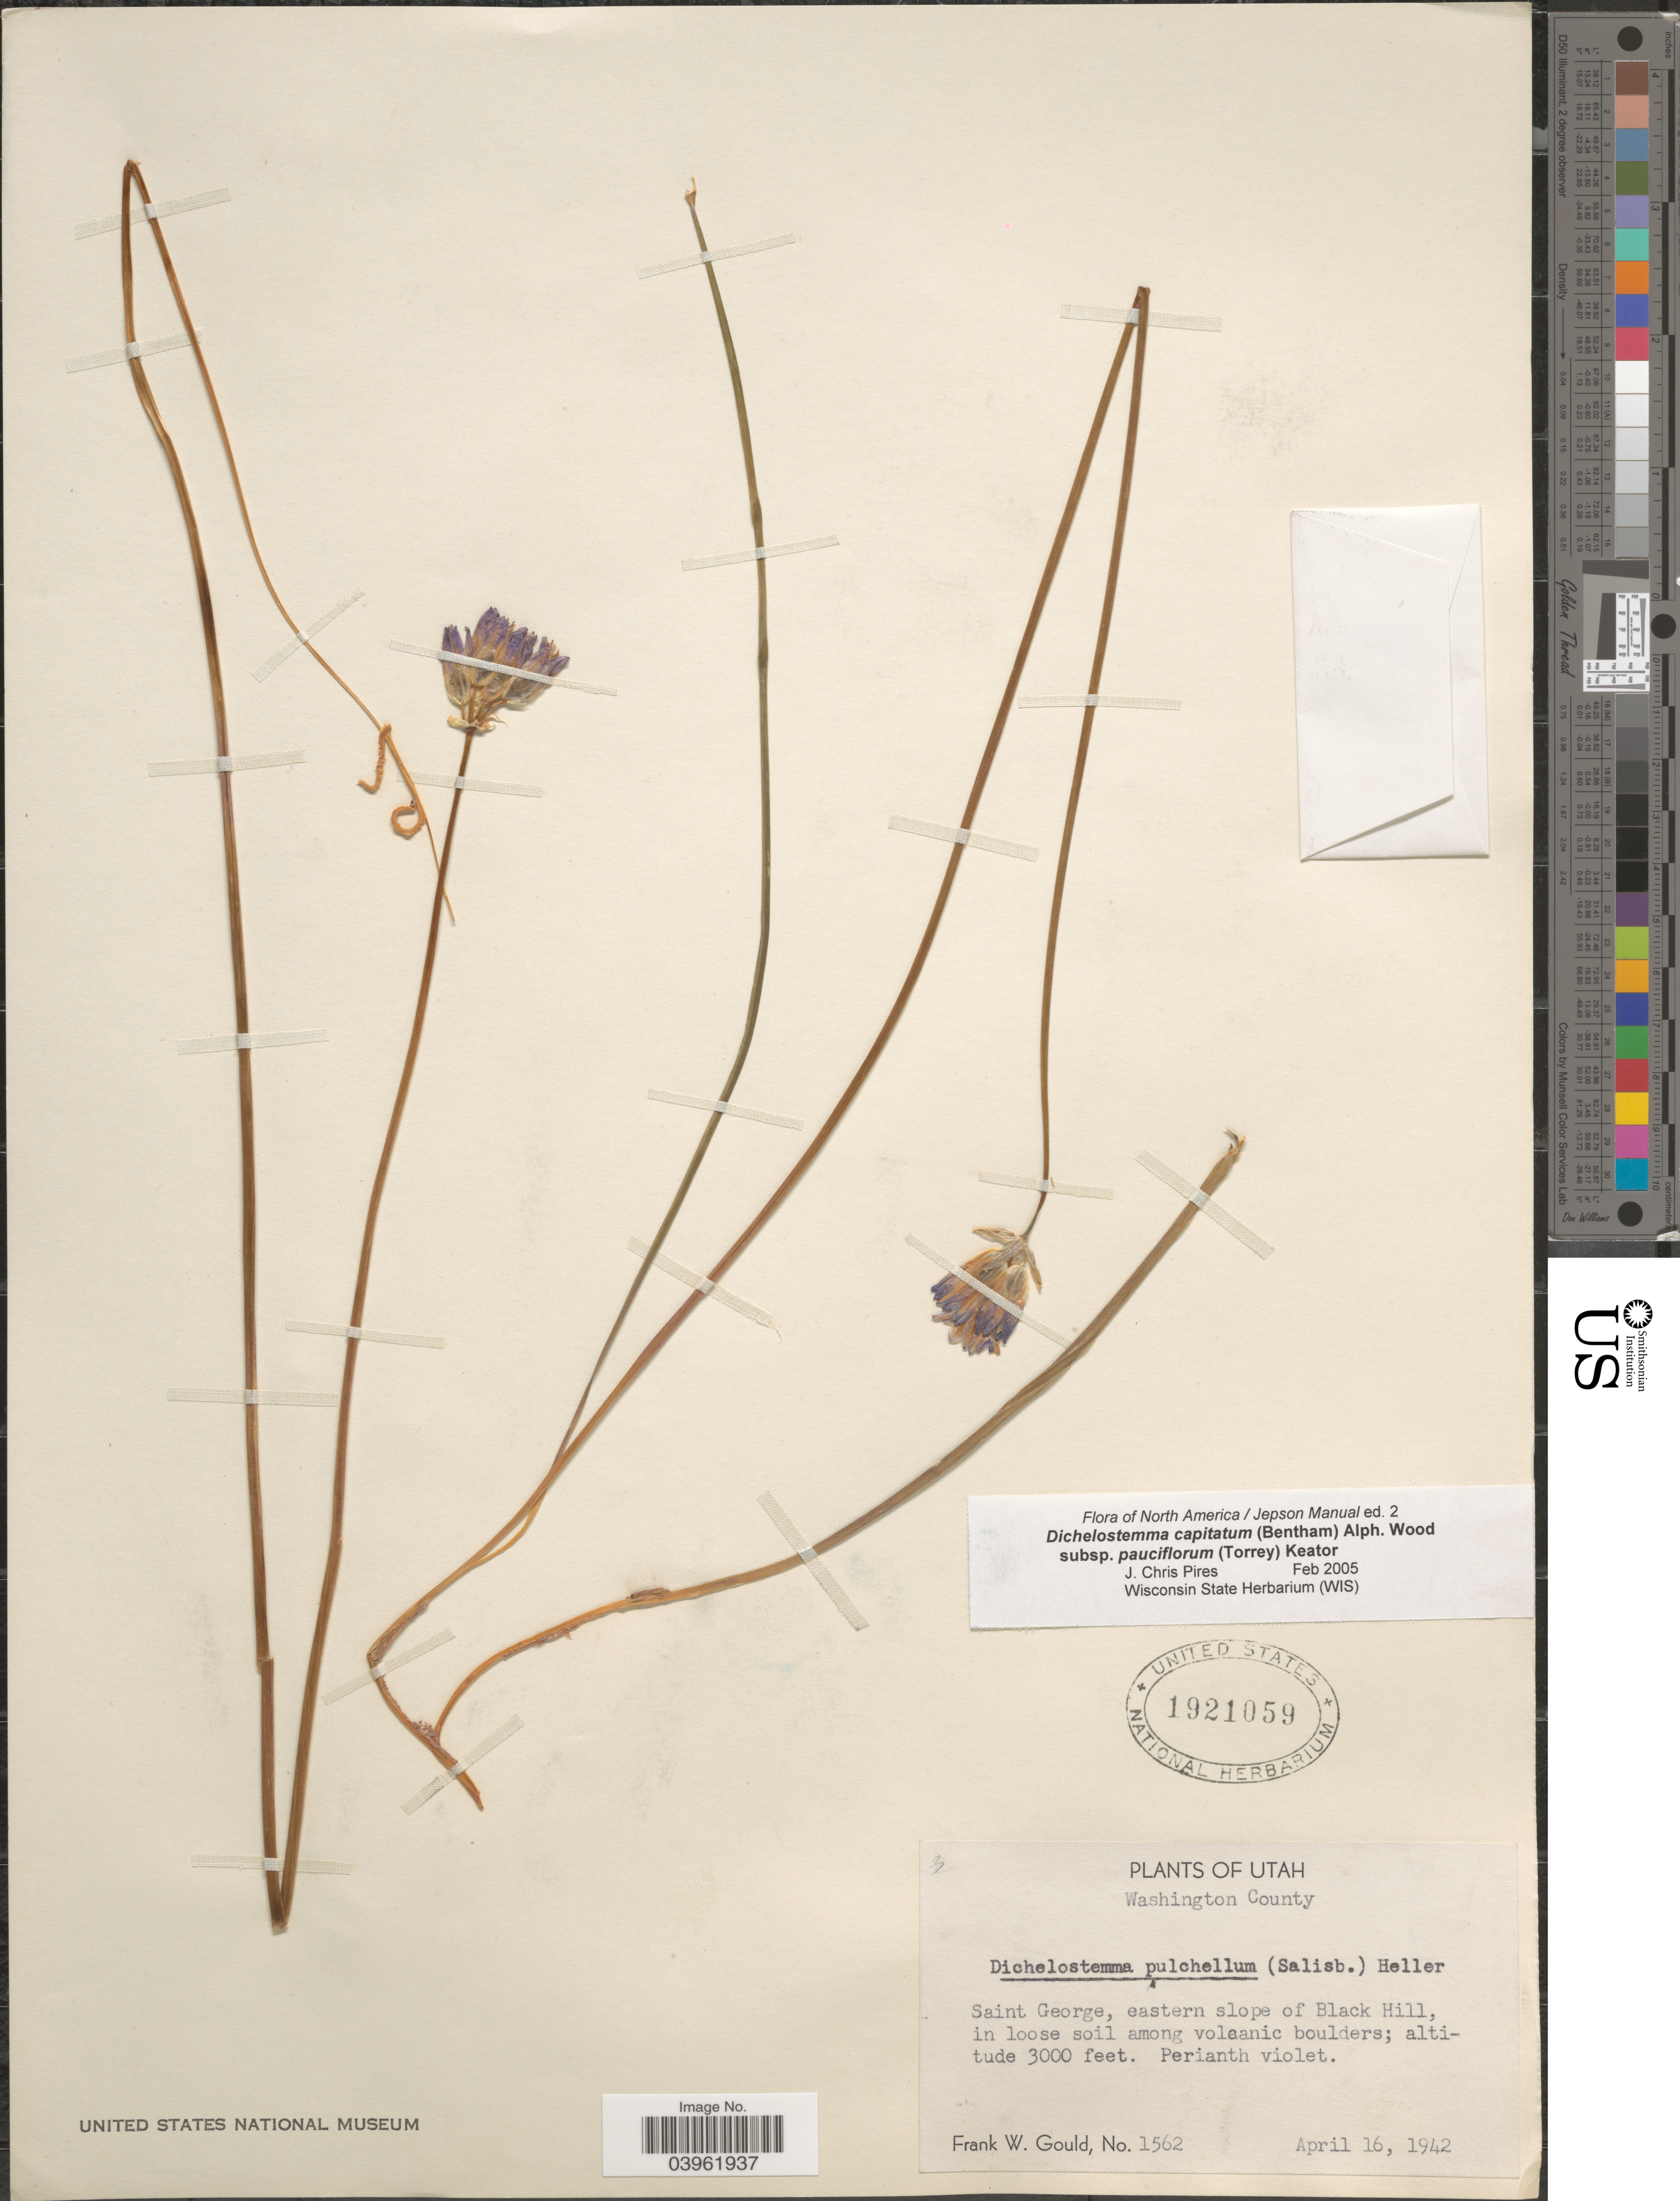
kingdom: Plantae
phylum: Tracheophyta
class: Liliopsida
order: Asparagales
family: Asparagaceae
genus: Dichelostemma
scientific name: Dichelostemma capitatum subsp. pauciflorum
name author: (Torr.) Keator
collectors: F. W. Gould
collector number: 1562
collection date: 1942-04-16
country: United States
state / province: Utah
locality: Washington County. Saint George, eastern slope of Black Hill.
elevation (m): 914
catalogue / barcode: US 1921059